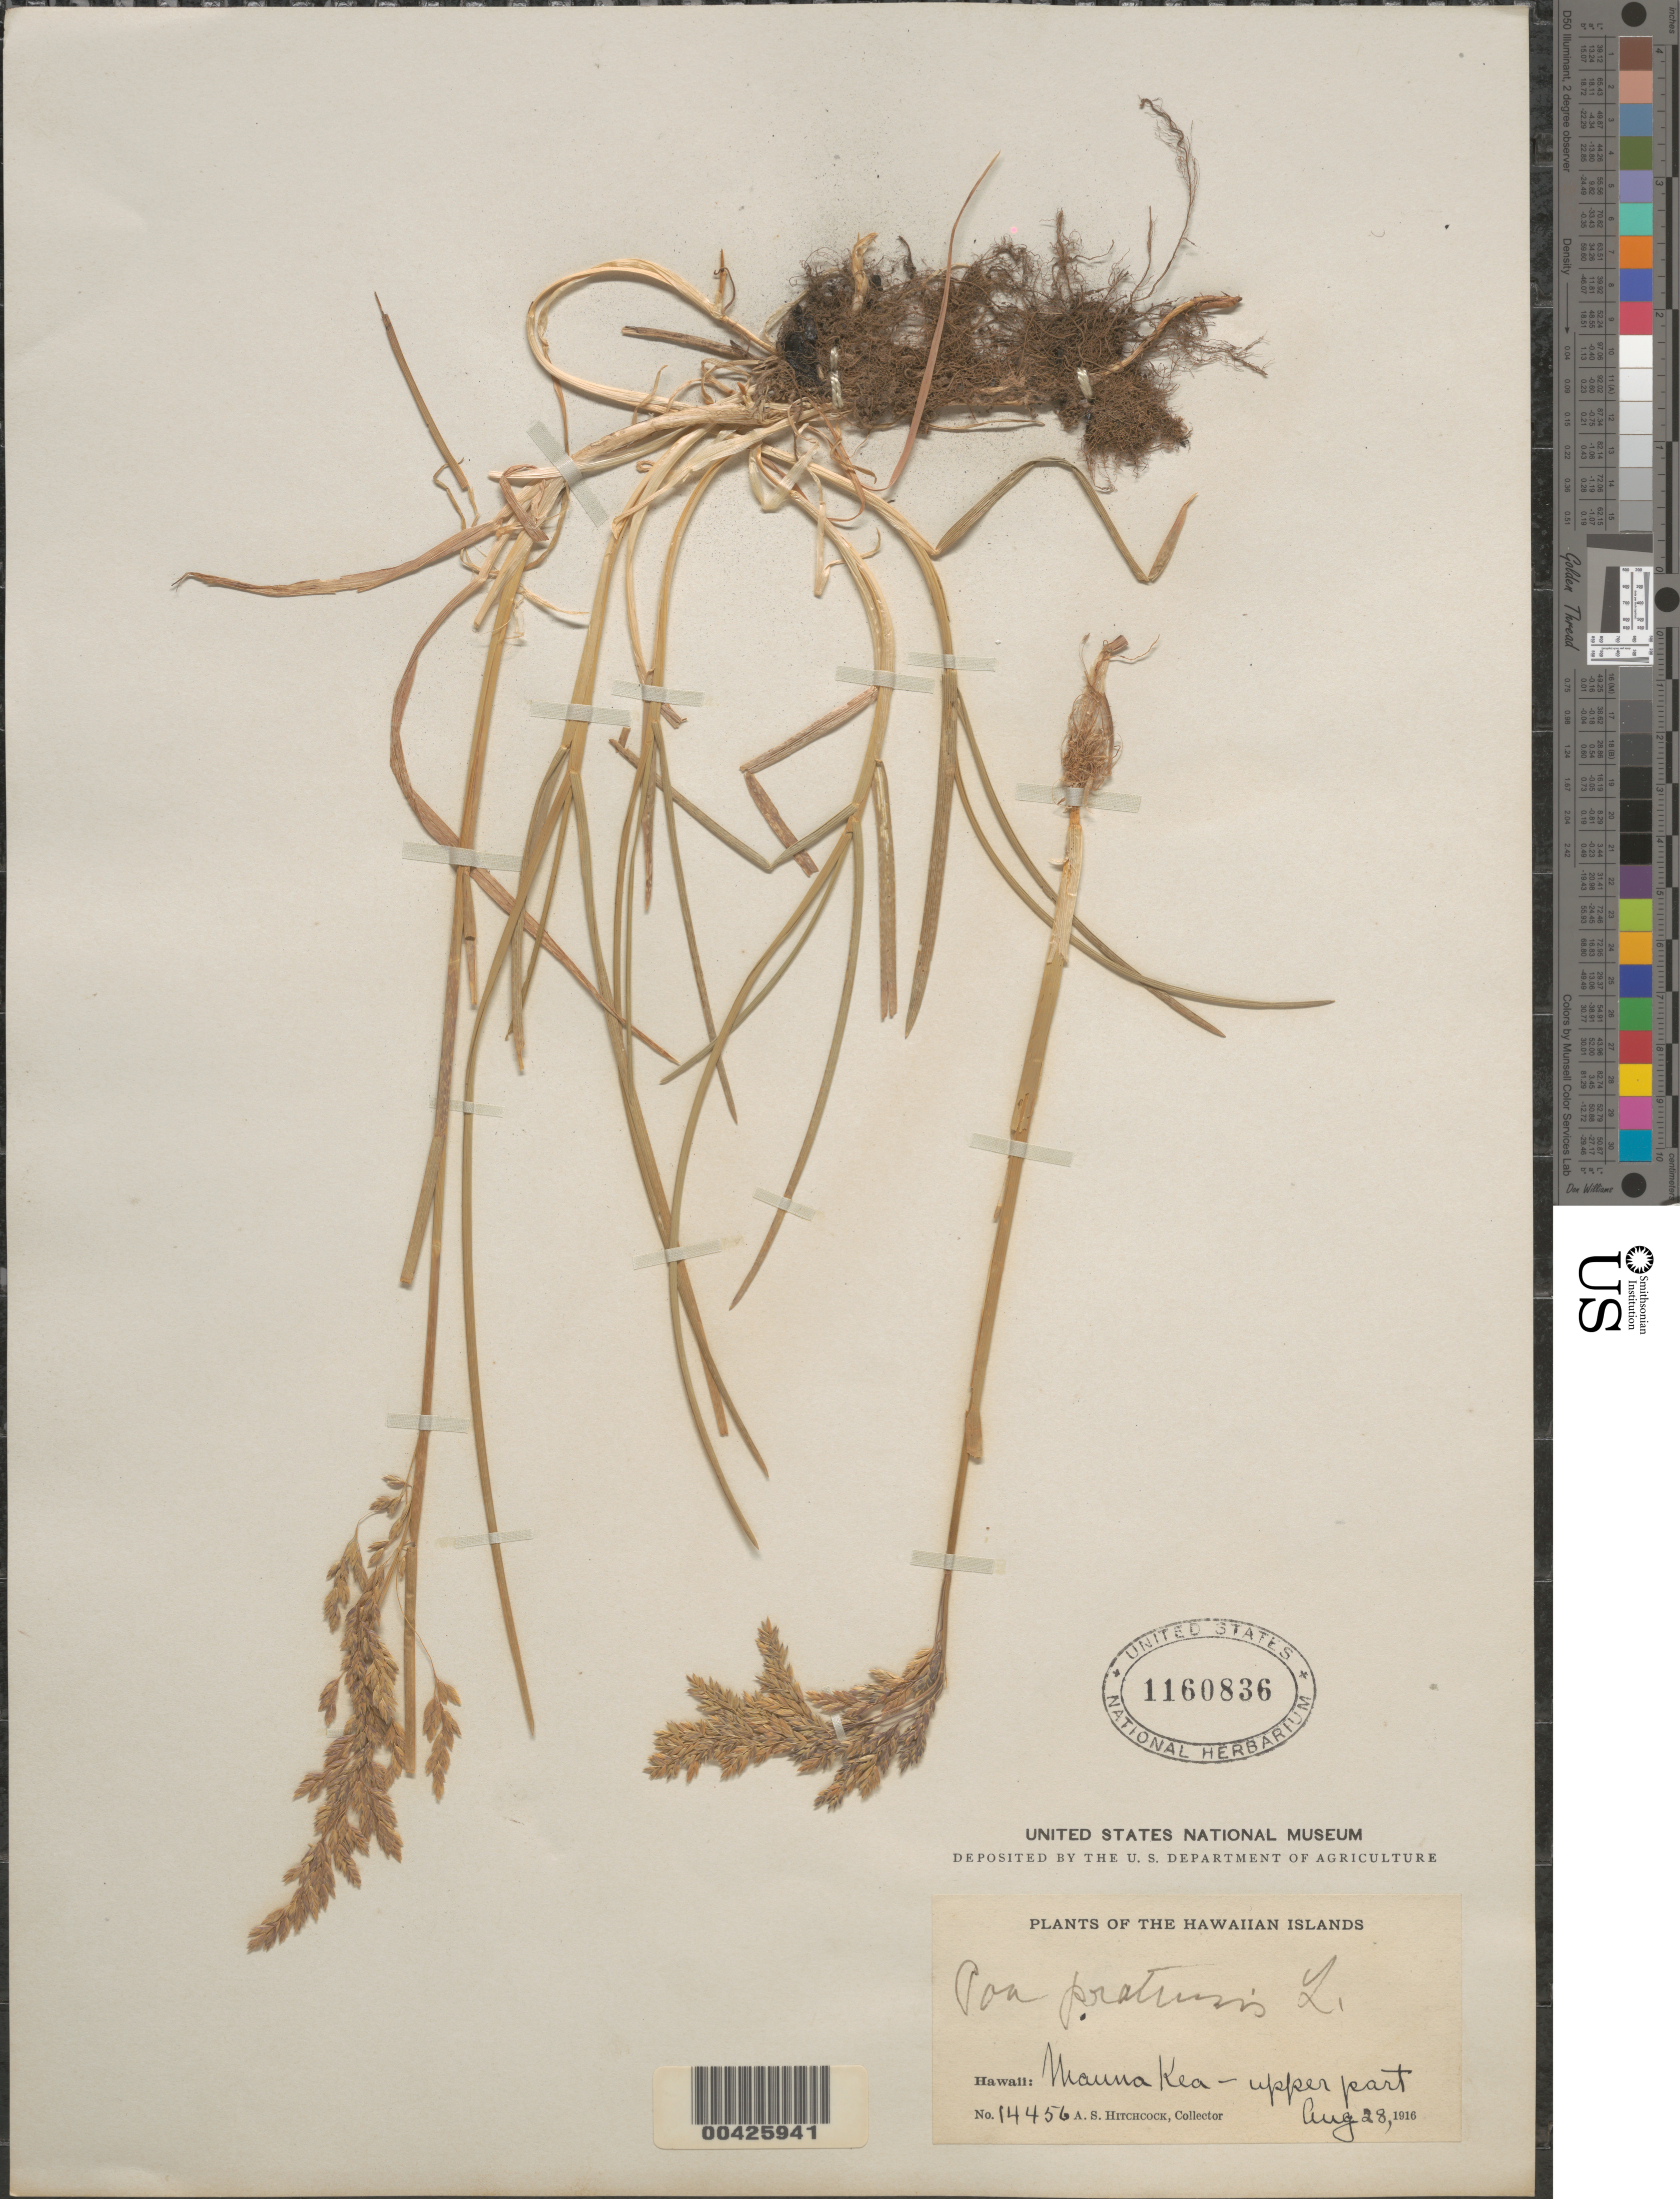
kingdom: Plantae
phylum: Tracheophyta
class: Liliopsida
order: Poales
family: Poaceae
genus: Poa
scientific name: Poa pratensis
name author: L.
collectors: A. S. Hitchcock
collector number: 14456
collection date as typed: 28 Aug 1916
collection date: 1916-08-28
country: United States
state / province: Hawaii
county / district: Hawaii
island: Hawaii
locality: Mauna Kea, upper part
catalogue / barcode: US 1160836